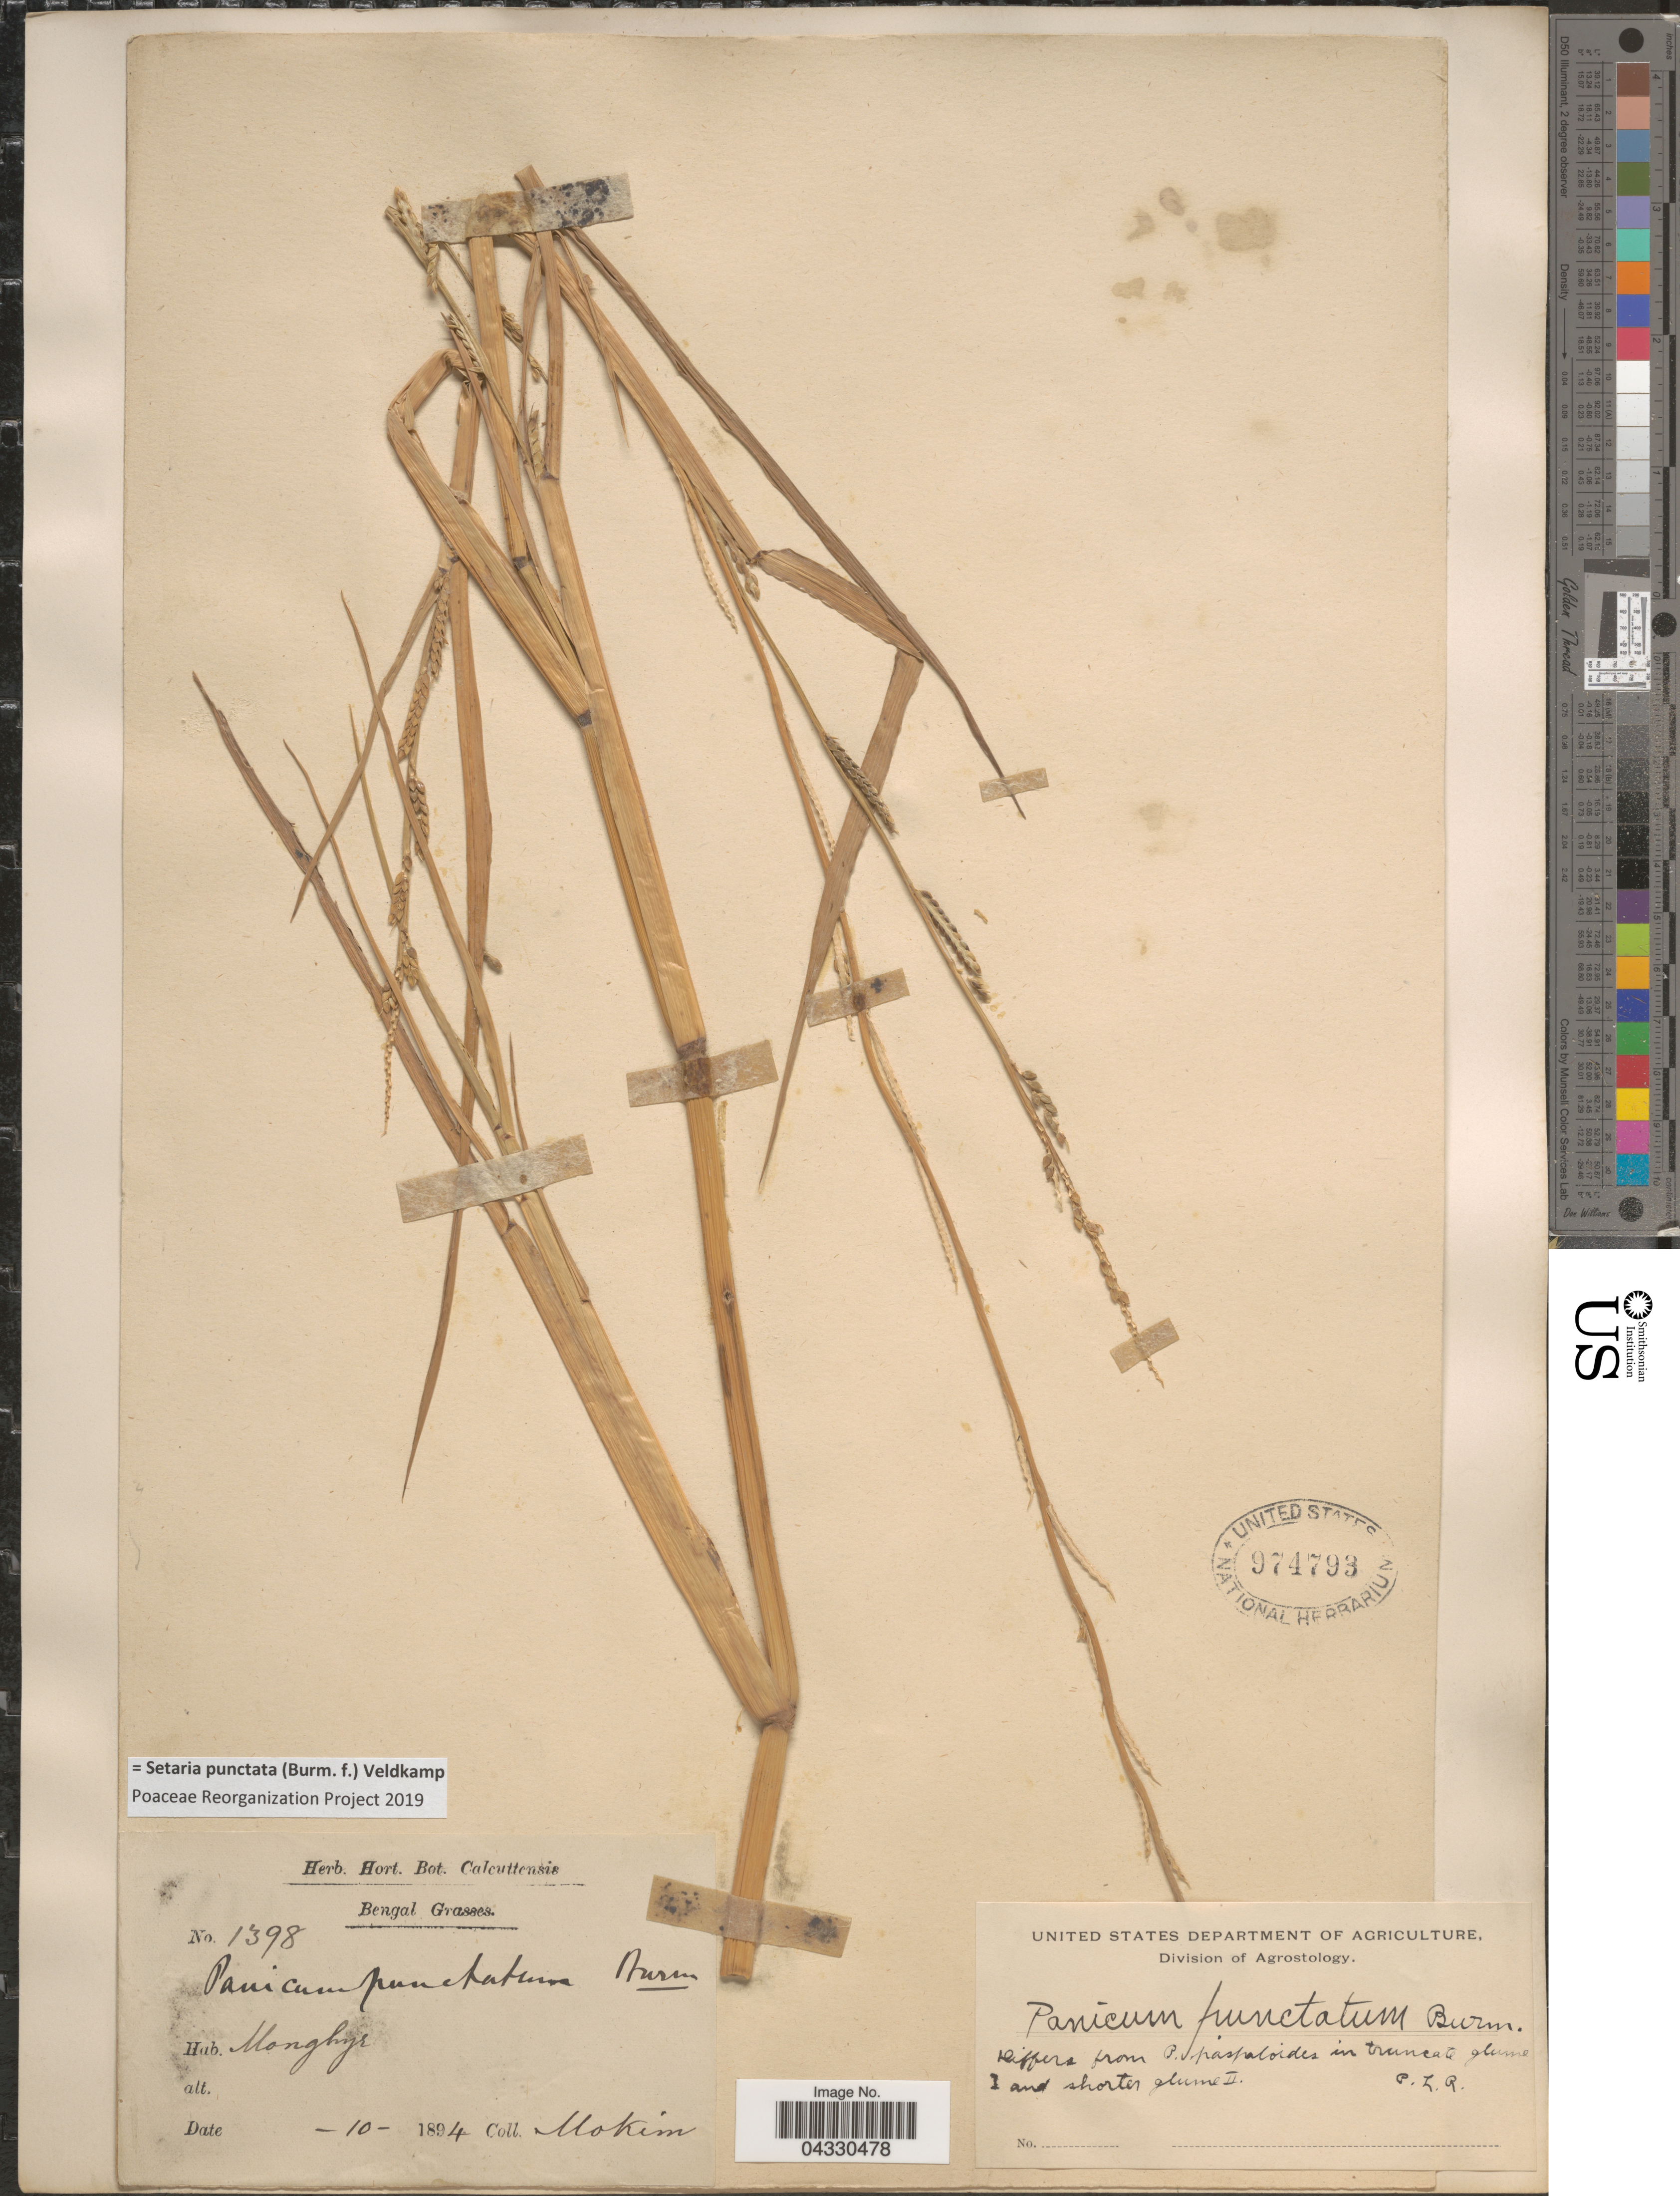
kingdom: Plantae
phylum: Tracheophyta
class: Liliopsida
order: Poales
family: Poaceae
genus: Setaria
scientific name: Setaria punctata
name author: (Burm. f.) Veldkamp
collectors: -. Mokim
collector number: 1398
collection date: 1894-10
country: India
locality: Bengal. Monghyr.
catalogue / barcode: US 974793